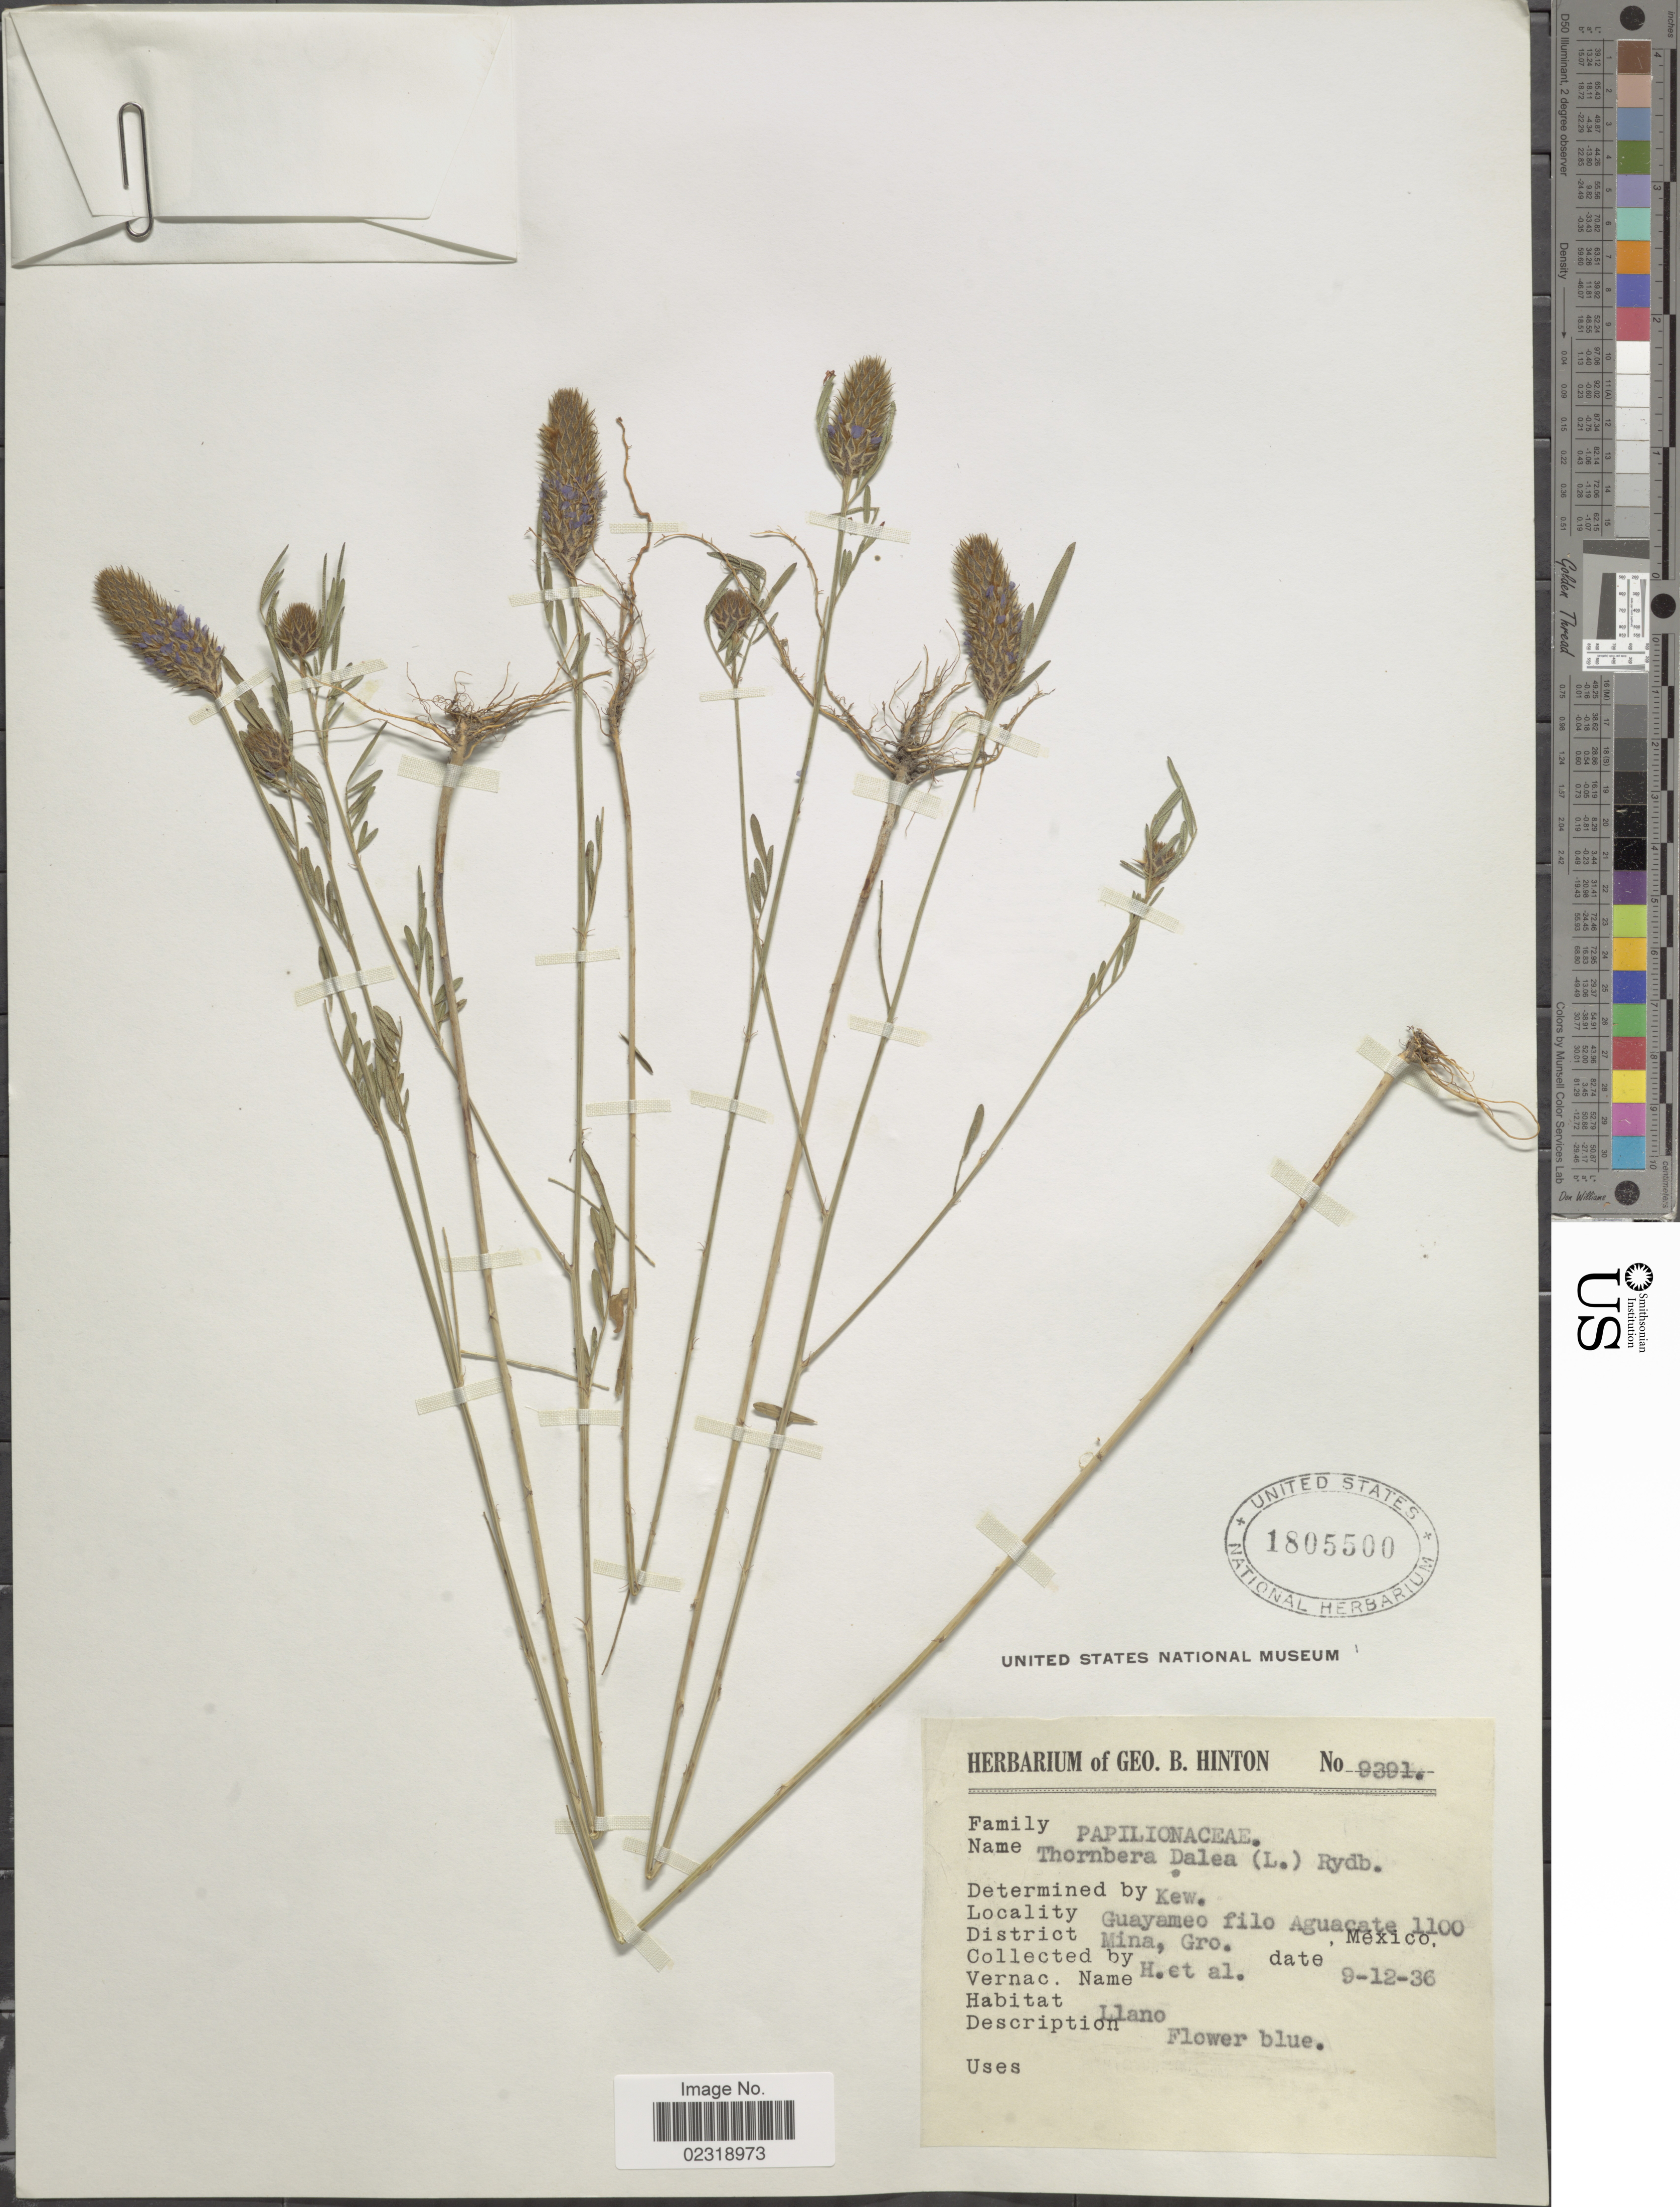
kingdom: Plantae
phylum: Tracheophyta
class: Magnoliopsida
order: Fabales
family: Fabaceae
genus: Dalea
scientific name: Dalea cliffortiana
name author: Willd.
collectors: G. B. Hinton & et al.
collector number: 9391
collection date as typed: Transcribed d/m/y: 12/9/36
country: Mexico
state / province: Guerrero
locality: Guayamo filo Aguacate, District Mina.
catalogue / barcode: US 1805500